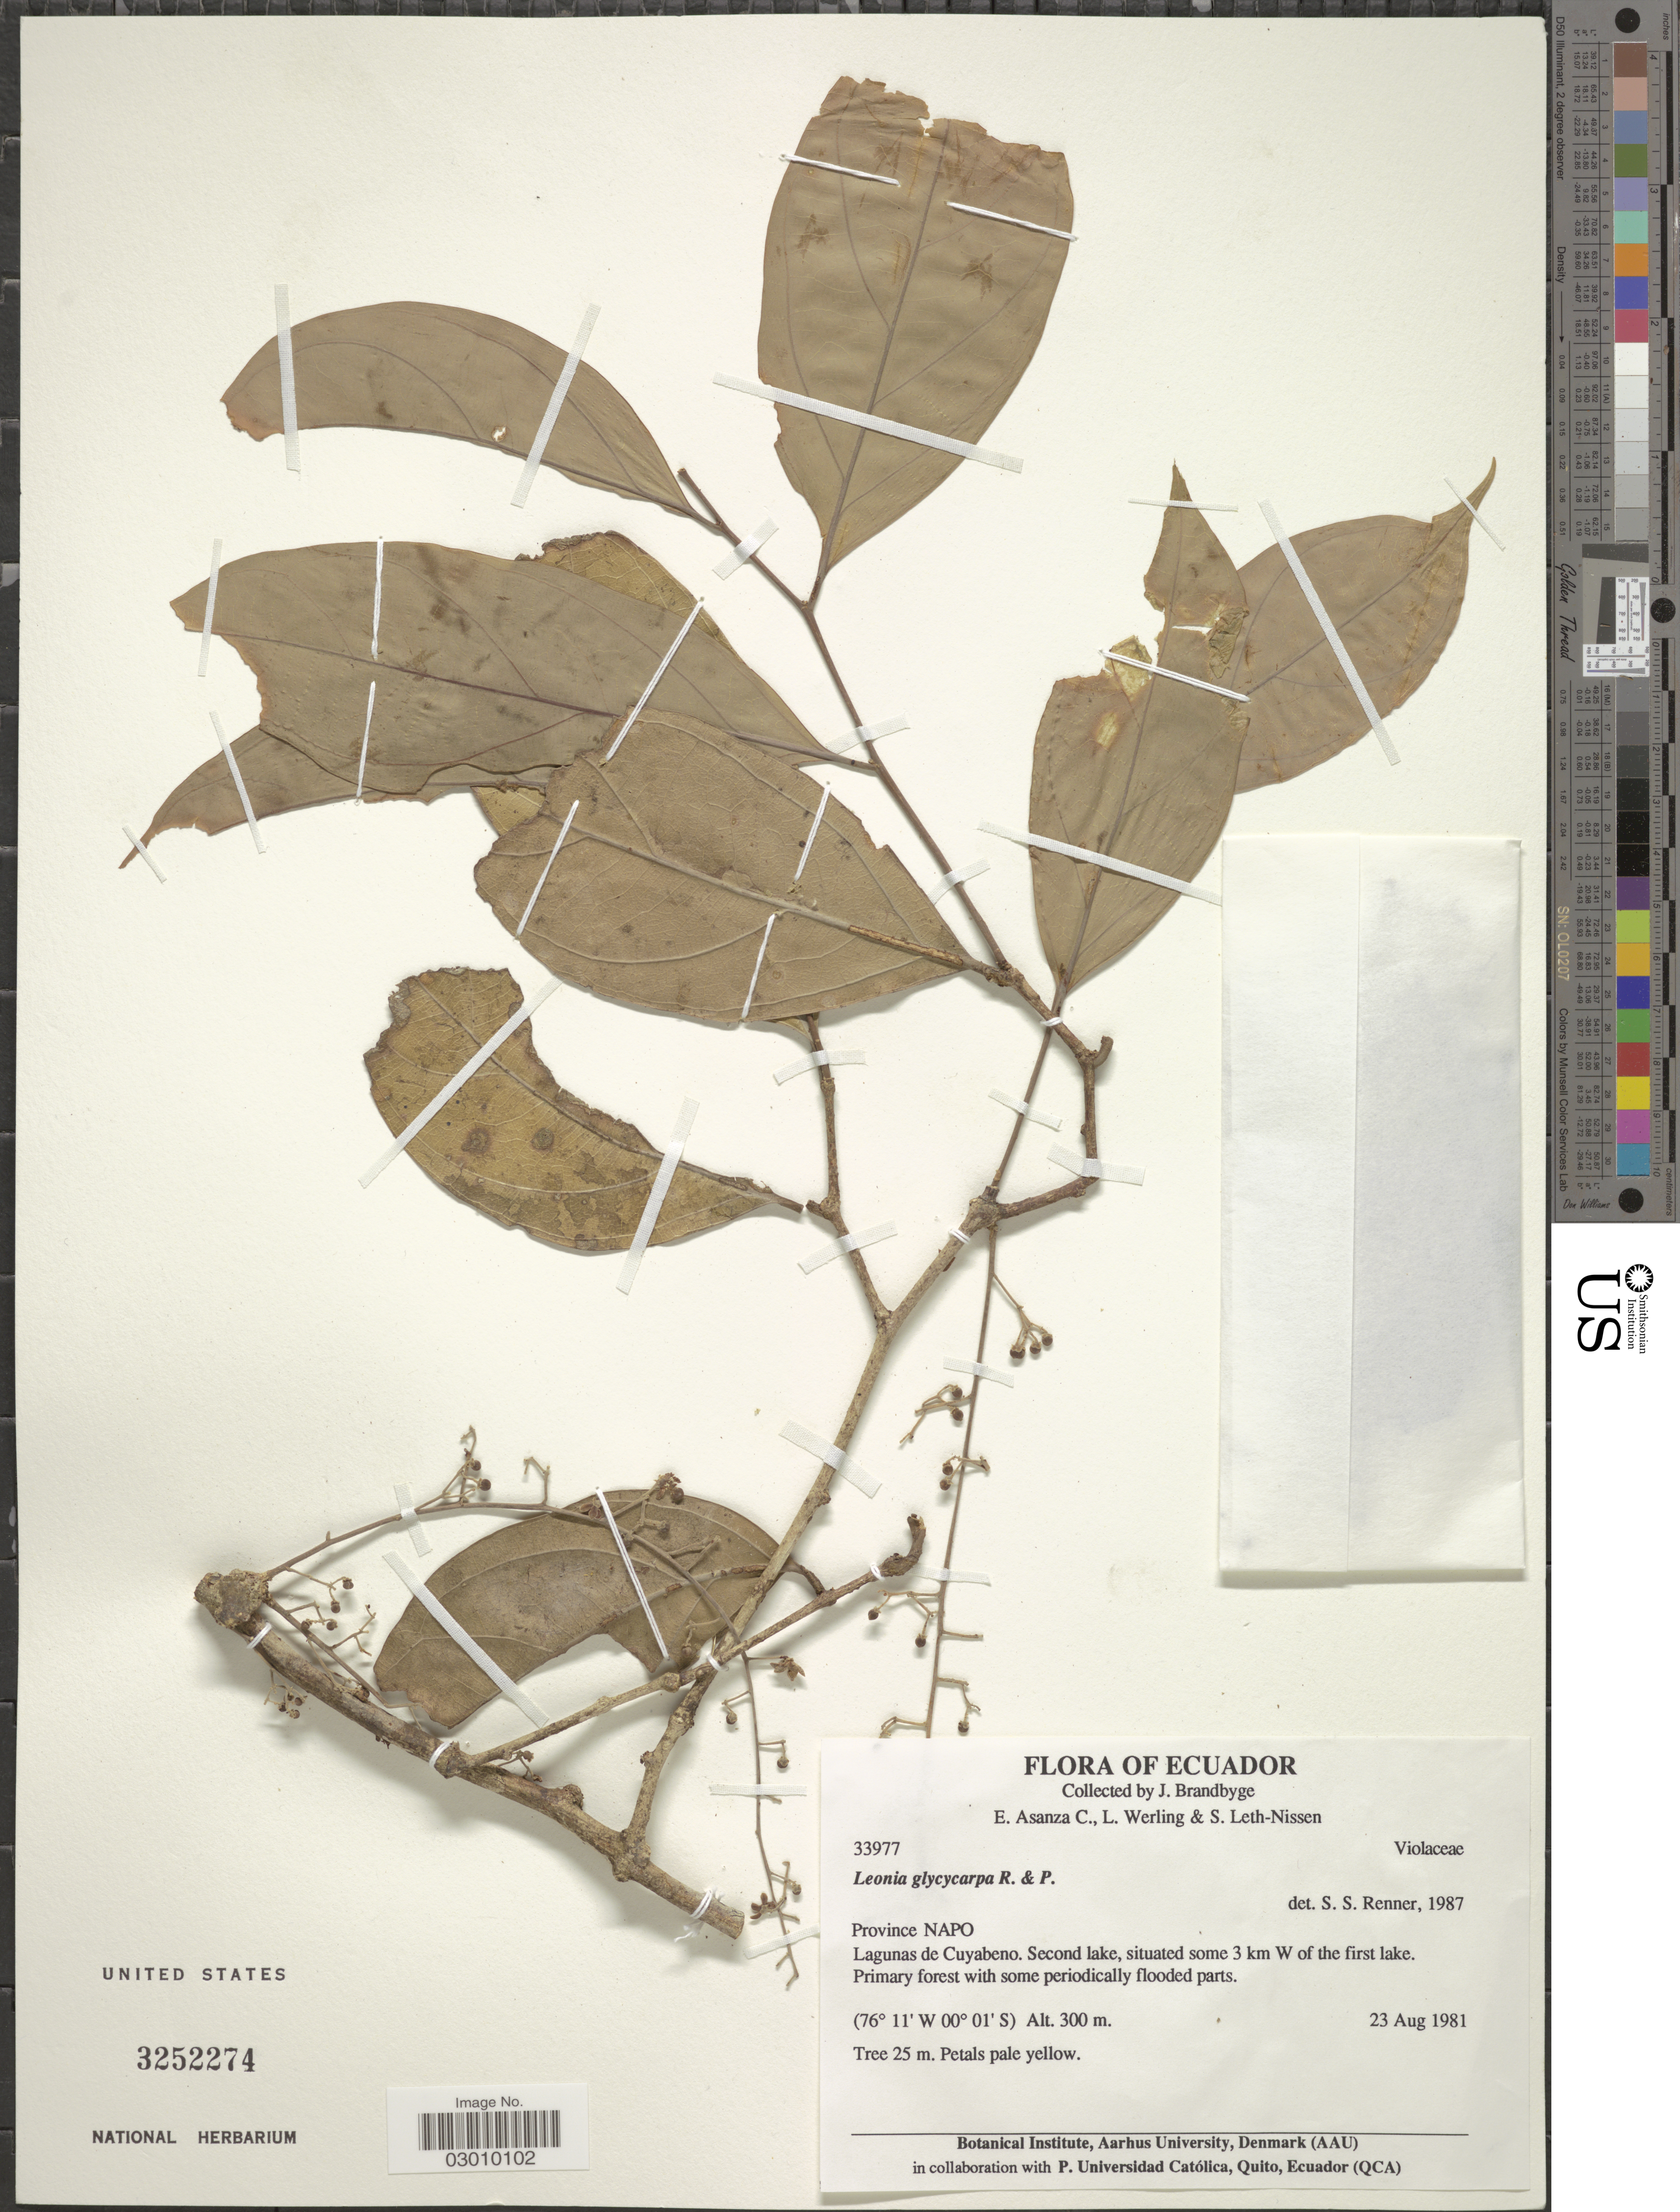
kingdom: Plantae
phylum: Tracheophyta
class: Magnoliopsida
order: Malpighiales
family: Violaceae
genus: Leonia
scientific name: Leonia glycycarpa var. glycycarpa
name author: Ruiz & Pav.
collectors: J. Brandbyge, E. Asanza C., L. Werling & S. Leth-Nissen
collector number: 33977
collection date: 1981-08-23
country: Ecuador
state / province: Napo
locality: Lagunas de Cuyabeno, Second lake, situated some 3 km W of the first lake.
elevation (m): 300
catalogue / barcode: US 3252274